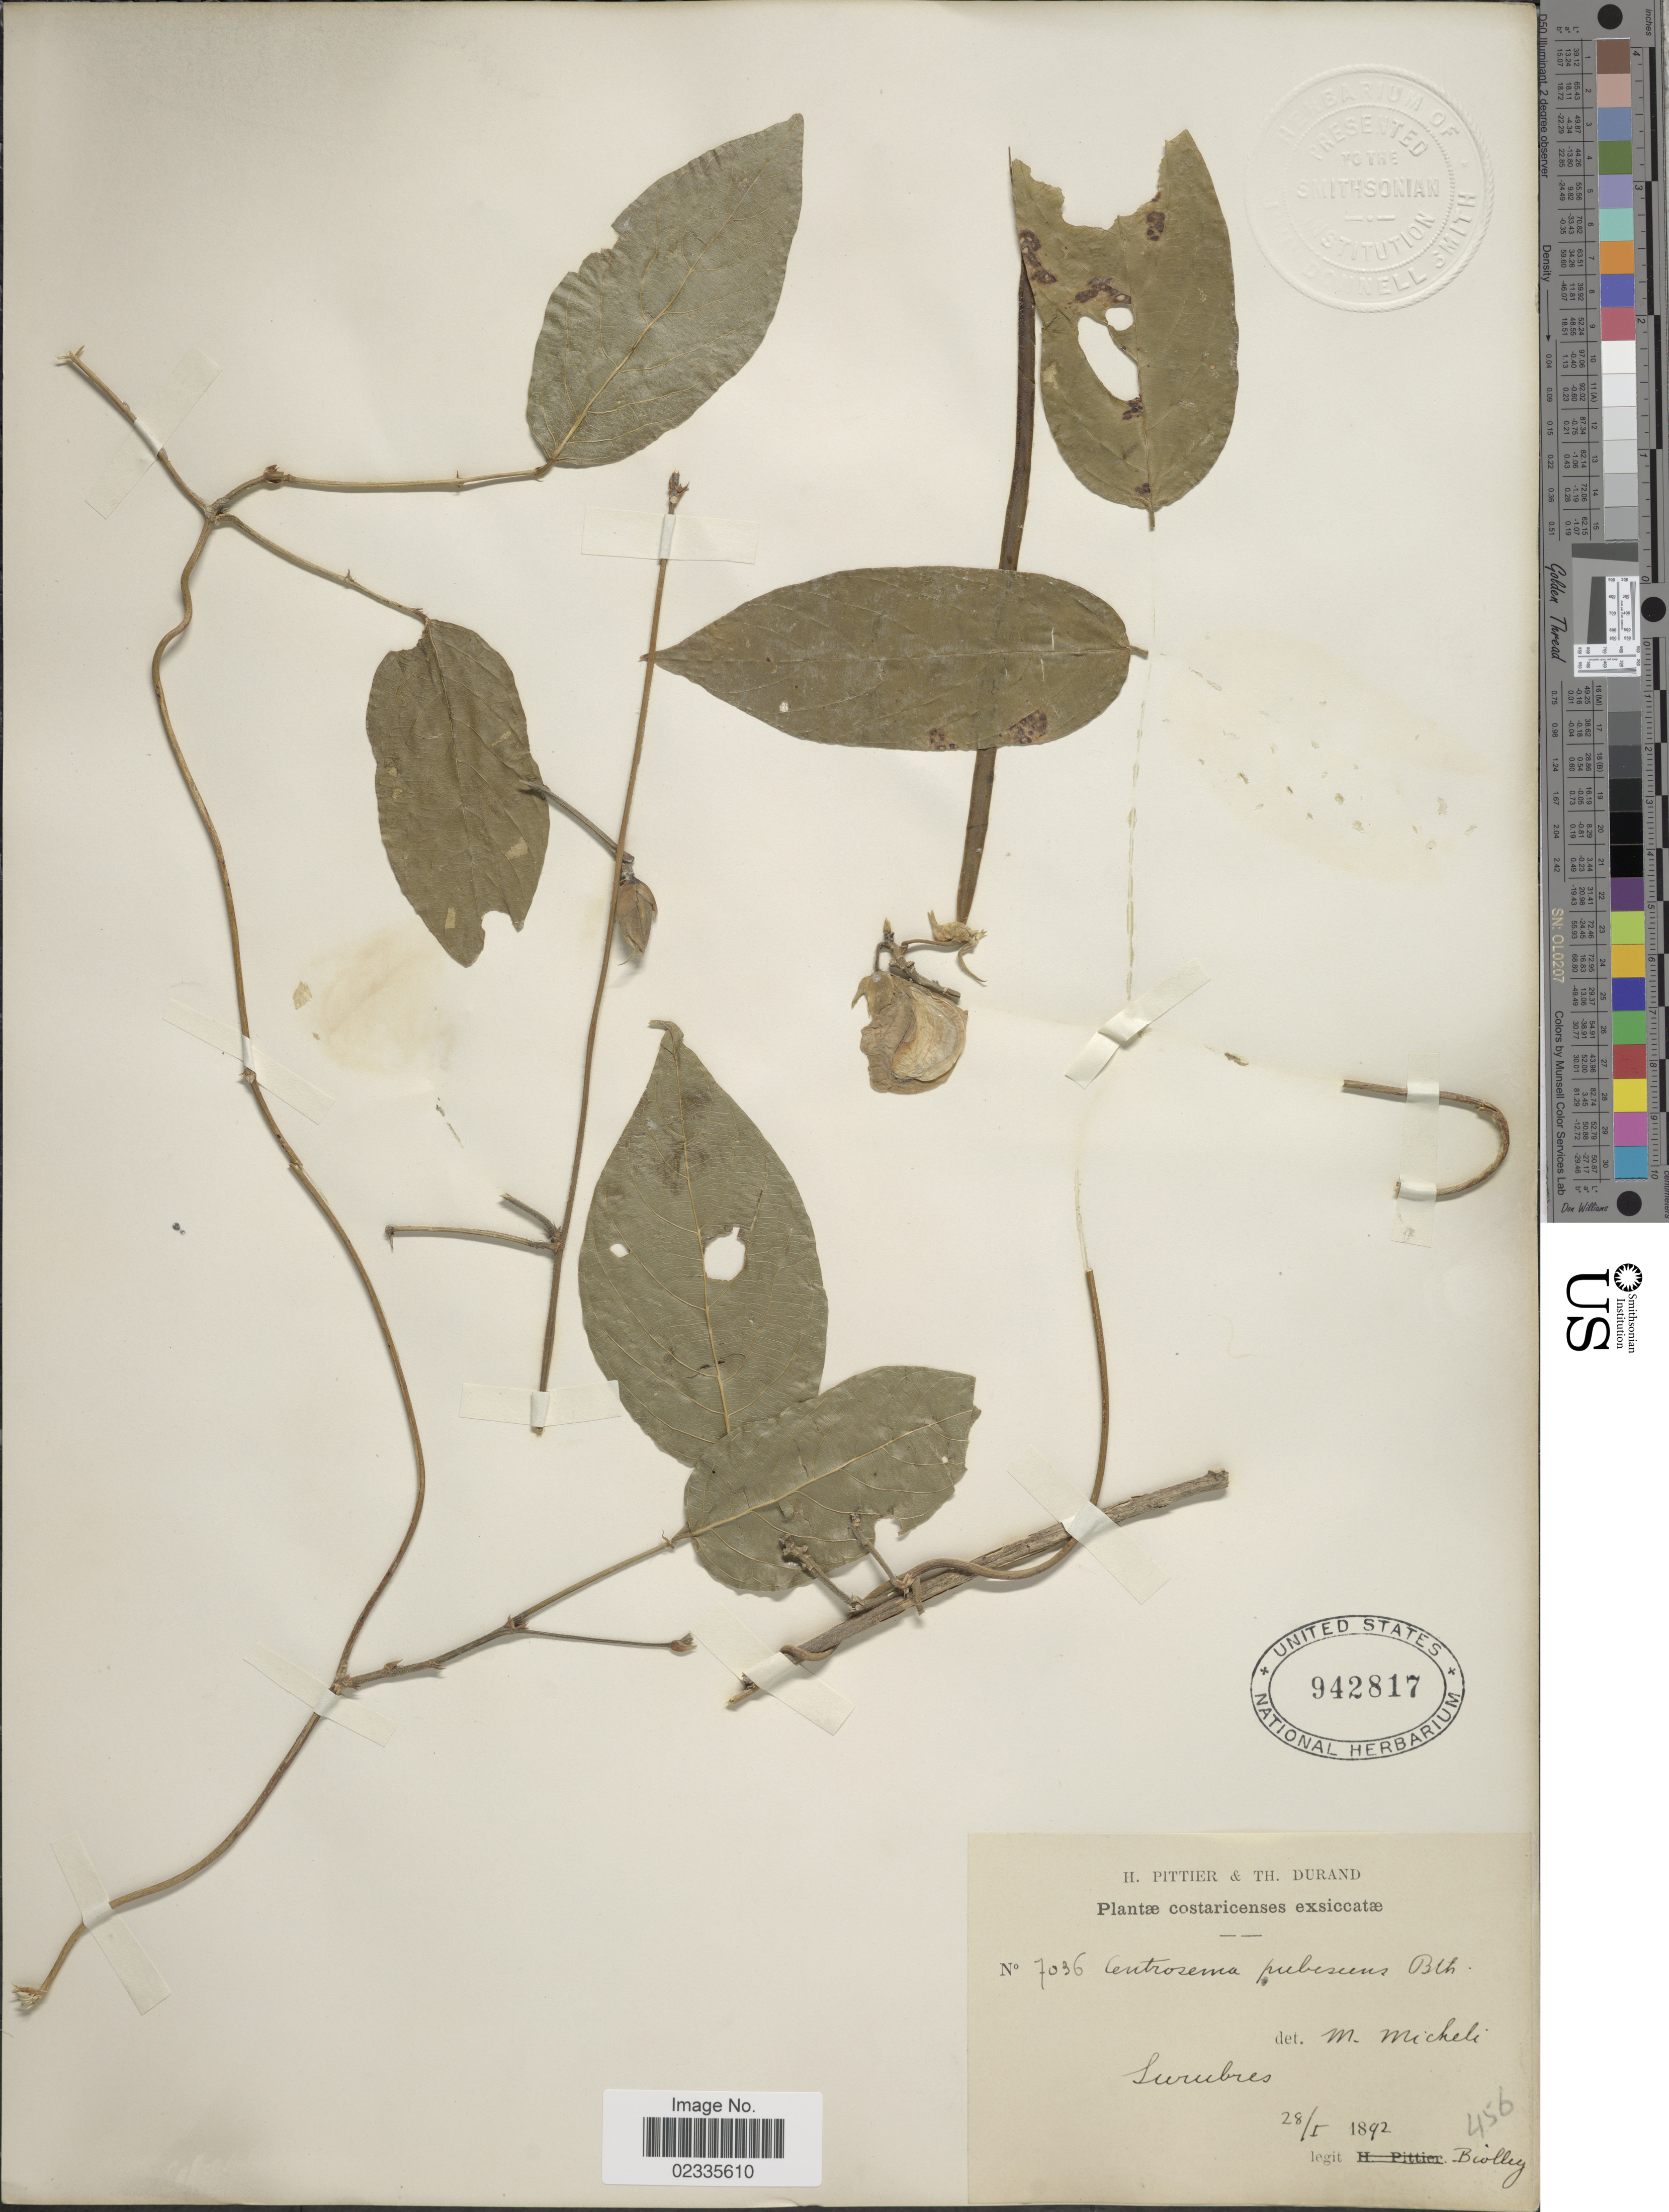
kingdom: Plantae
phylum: Tracheophyta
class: Magnoliopsida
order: Fabales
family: Fabaceae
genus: Centrosema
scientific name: Centrosema pubescens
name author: Benth.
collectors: Biolley, H. F. Pittier & T. Durand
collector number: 7036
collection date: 1892-01-28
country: Costa Rica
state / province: Puntarenas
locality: Surubres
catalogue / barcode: US 942817